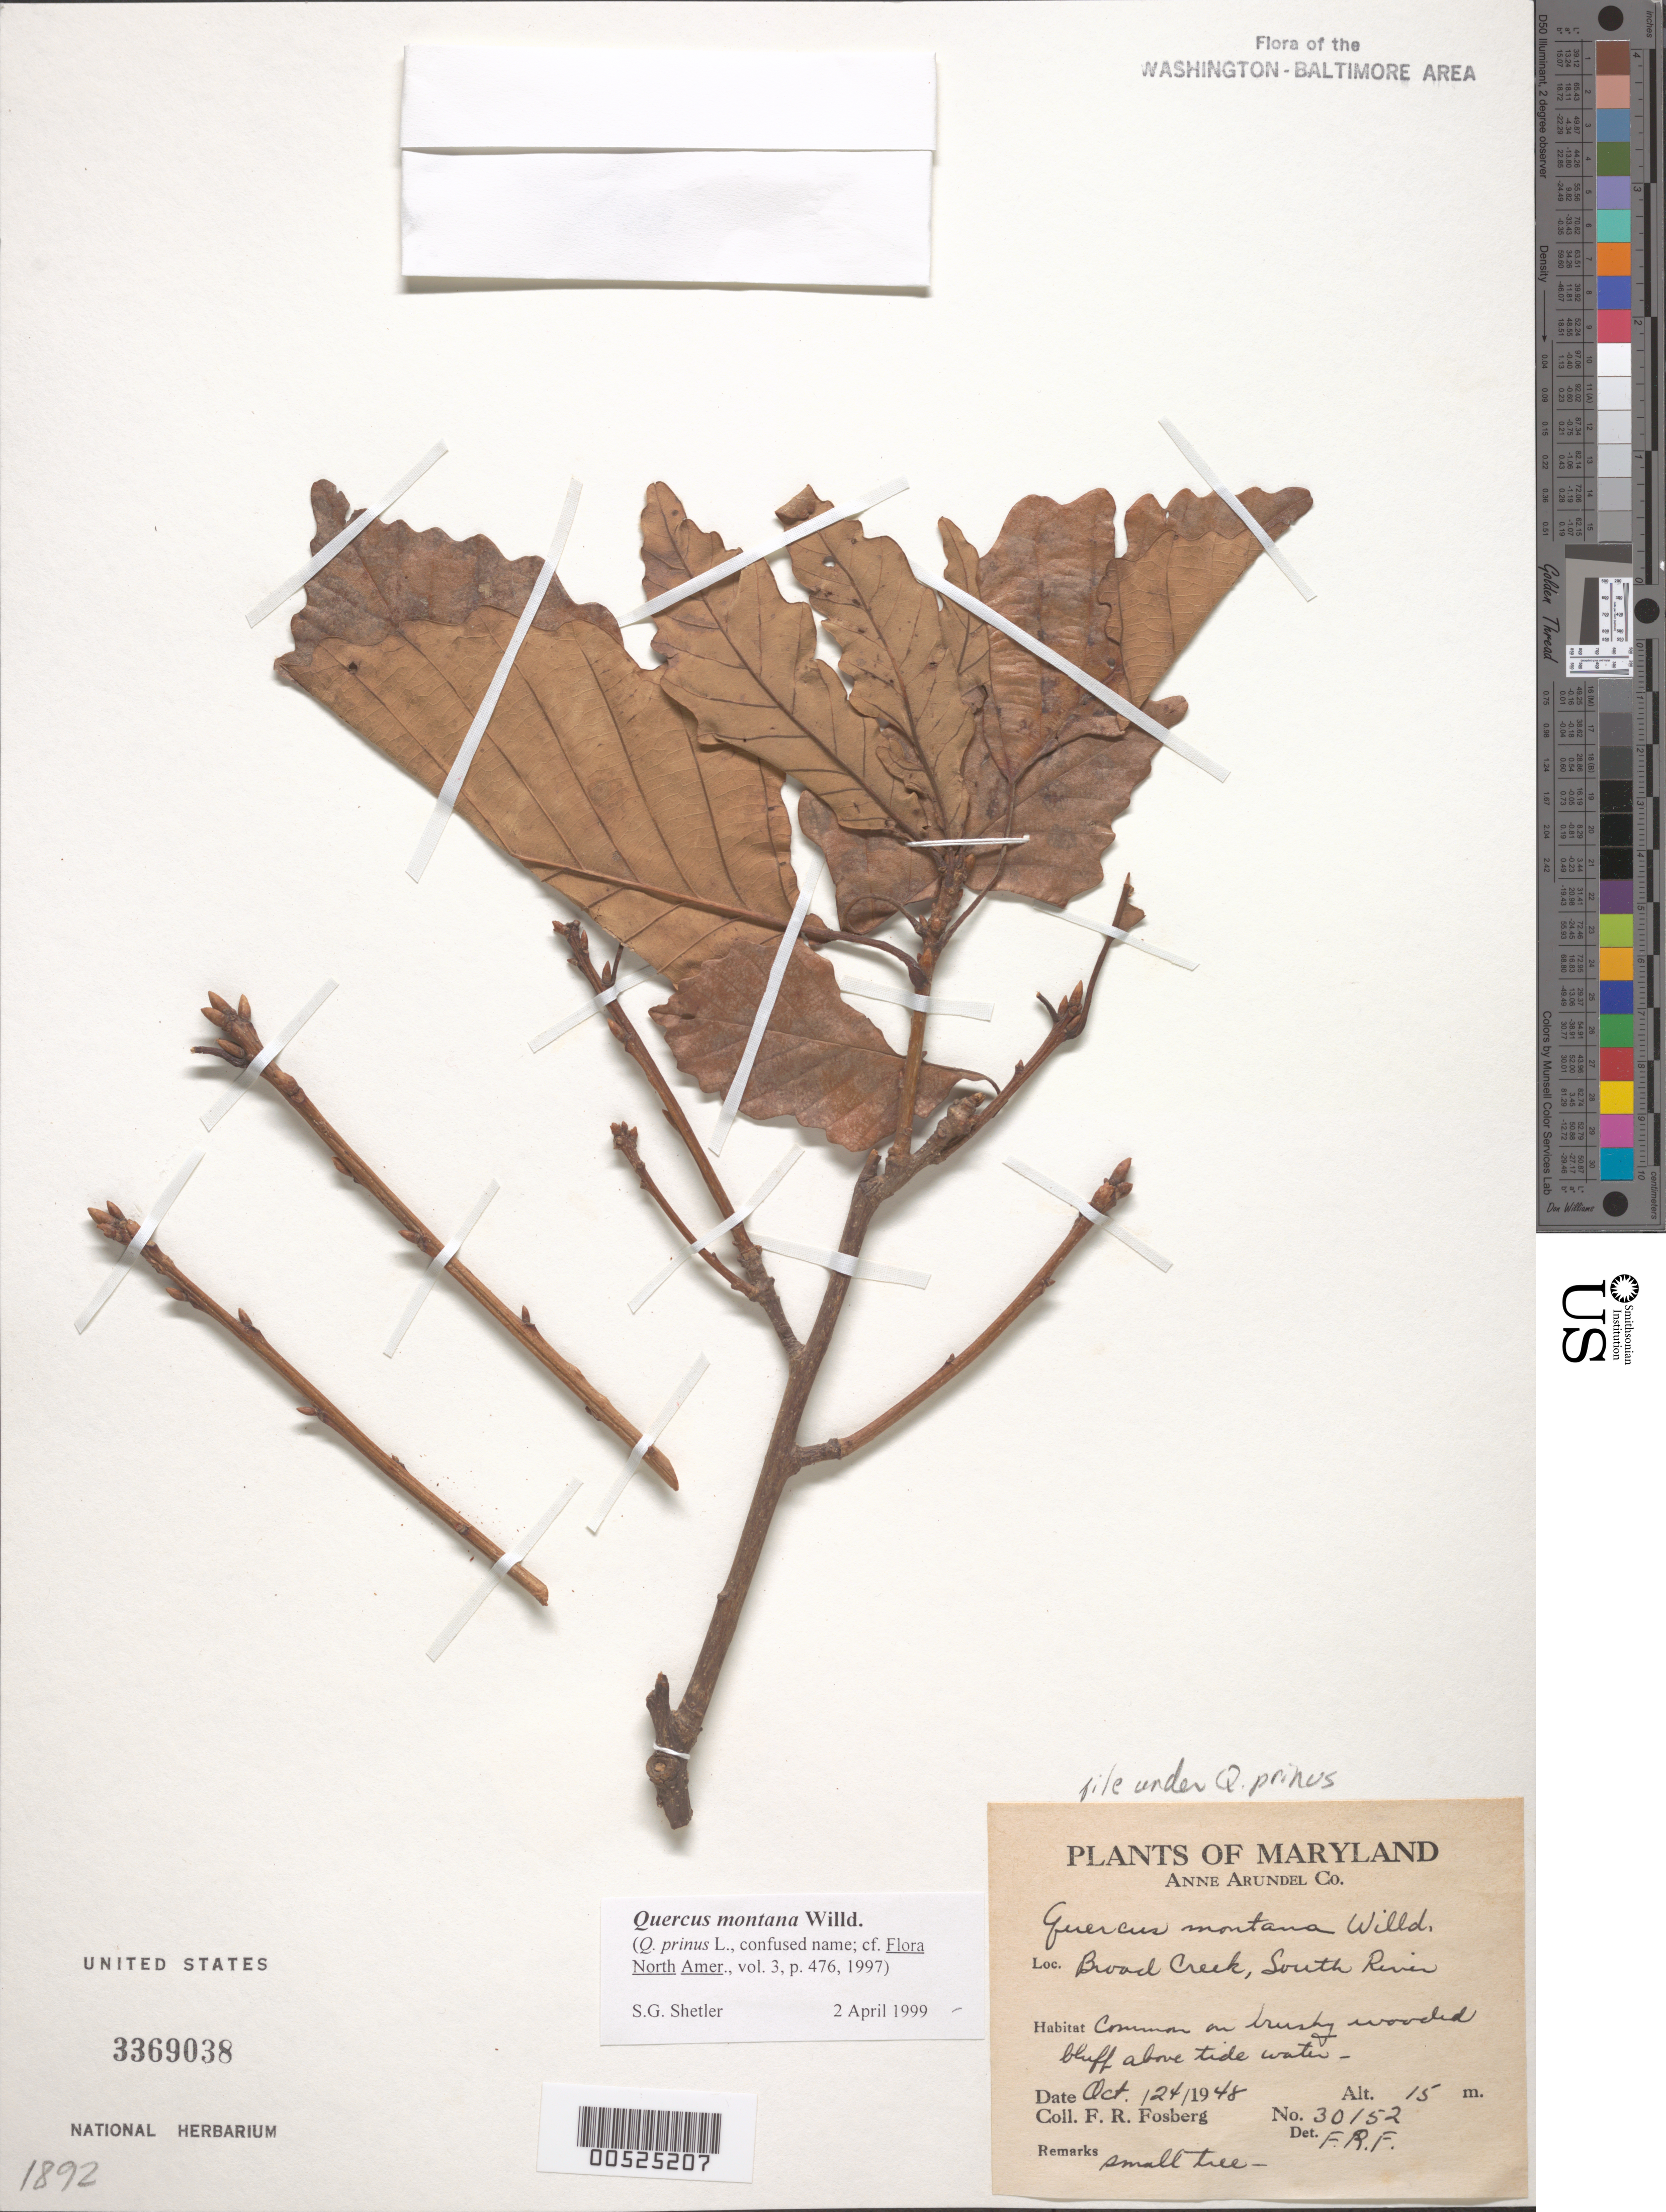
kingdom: Plantae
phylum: Tracheophyta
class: Magnoliopsida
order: Fagales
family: Fagaceae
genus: Quercus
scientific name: Quercus montana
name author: Willd.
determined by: Fosberg, F. R.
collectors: F. R. Fosberg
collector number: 30152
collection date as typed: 24 Oct 1948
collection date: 1948-10-24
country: United States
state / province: Maryland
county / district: Anne Arundel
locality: Broad Creek, South River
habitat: Common on brushy wooded bluff above tidal water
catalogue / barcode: US 3369038